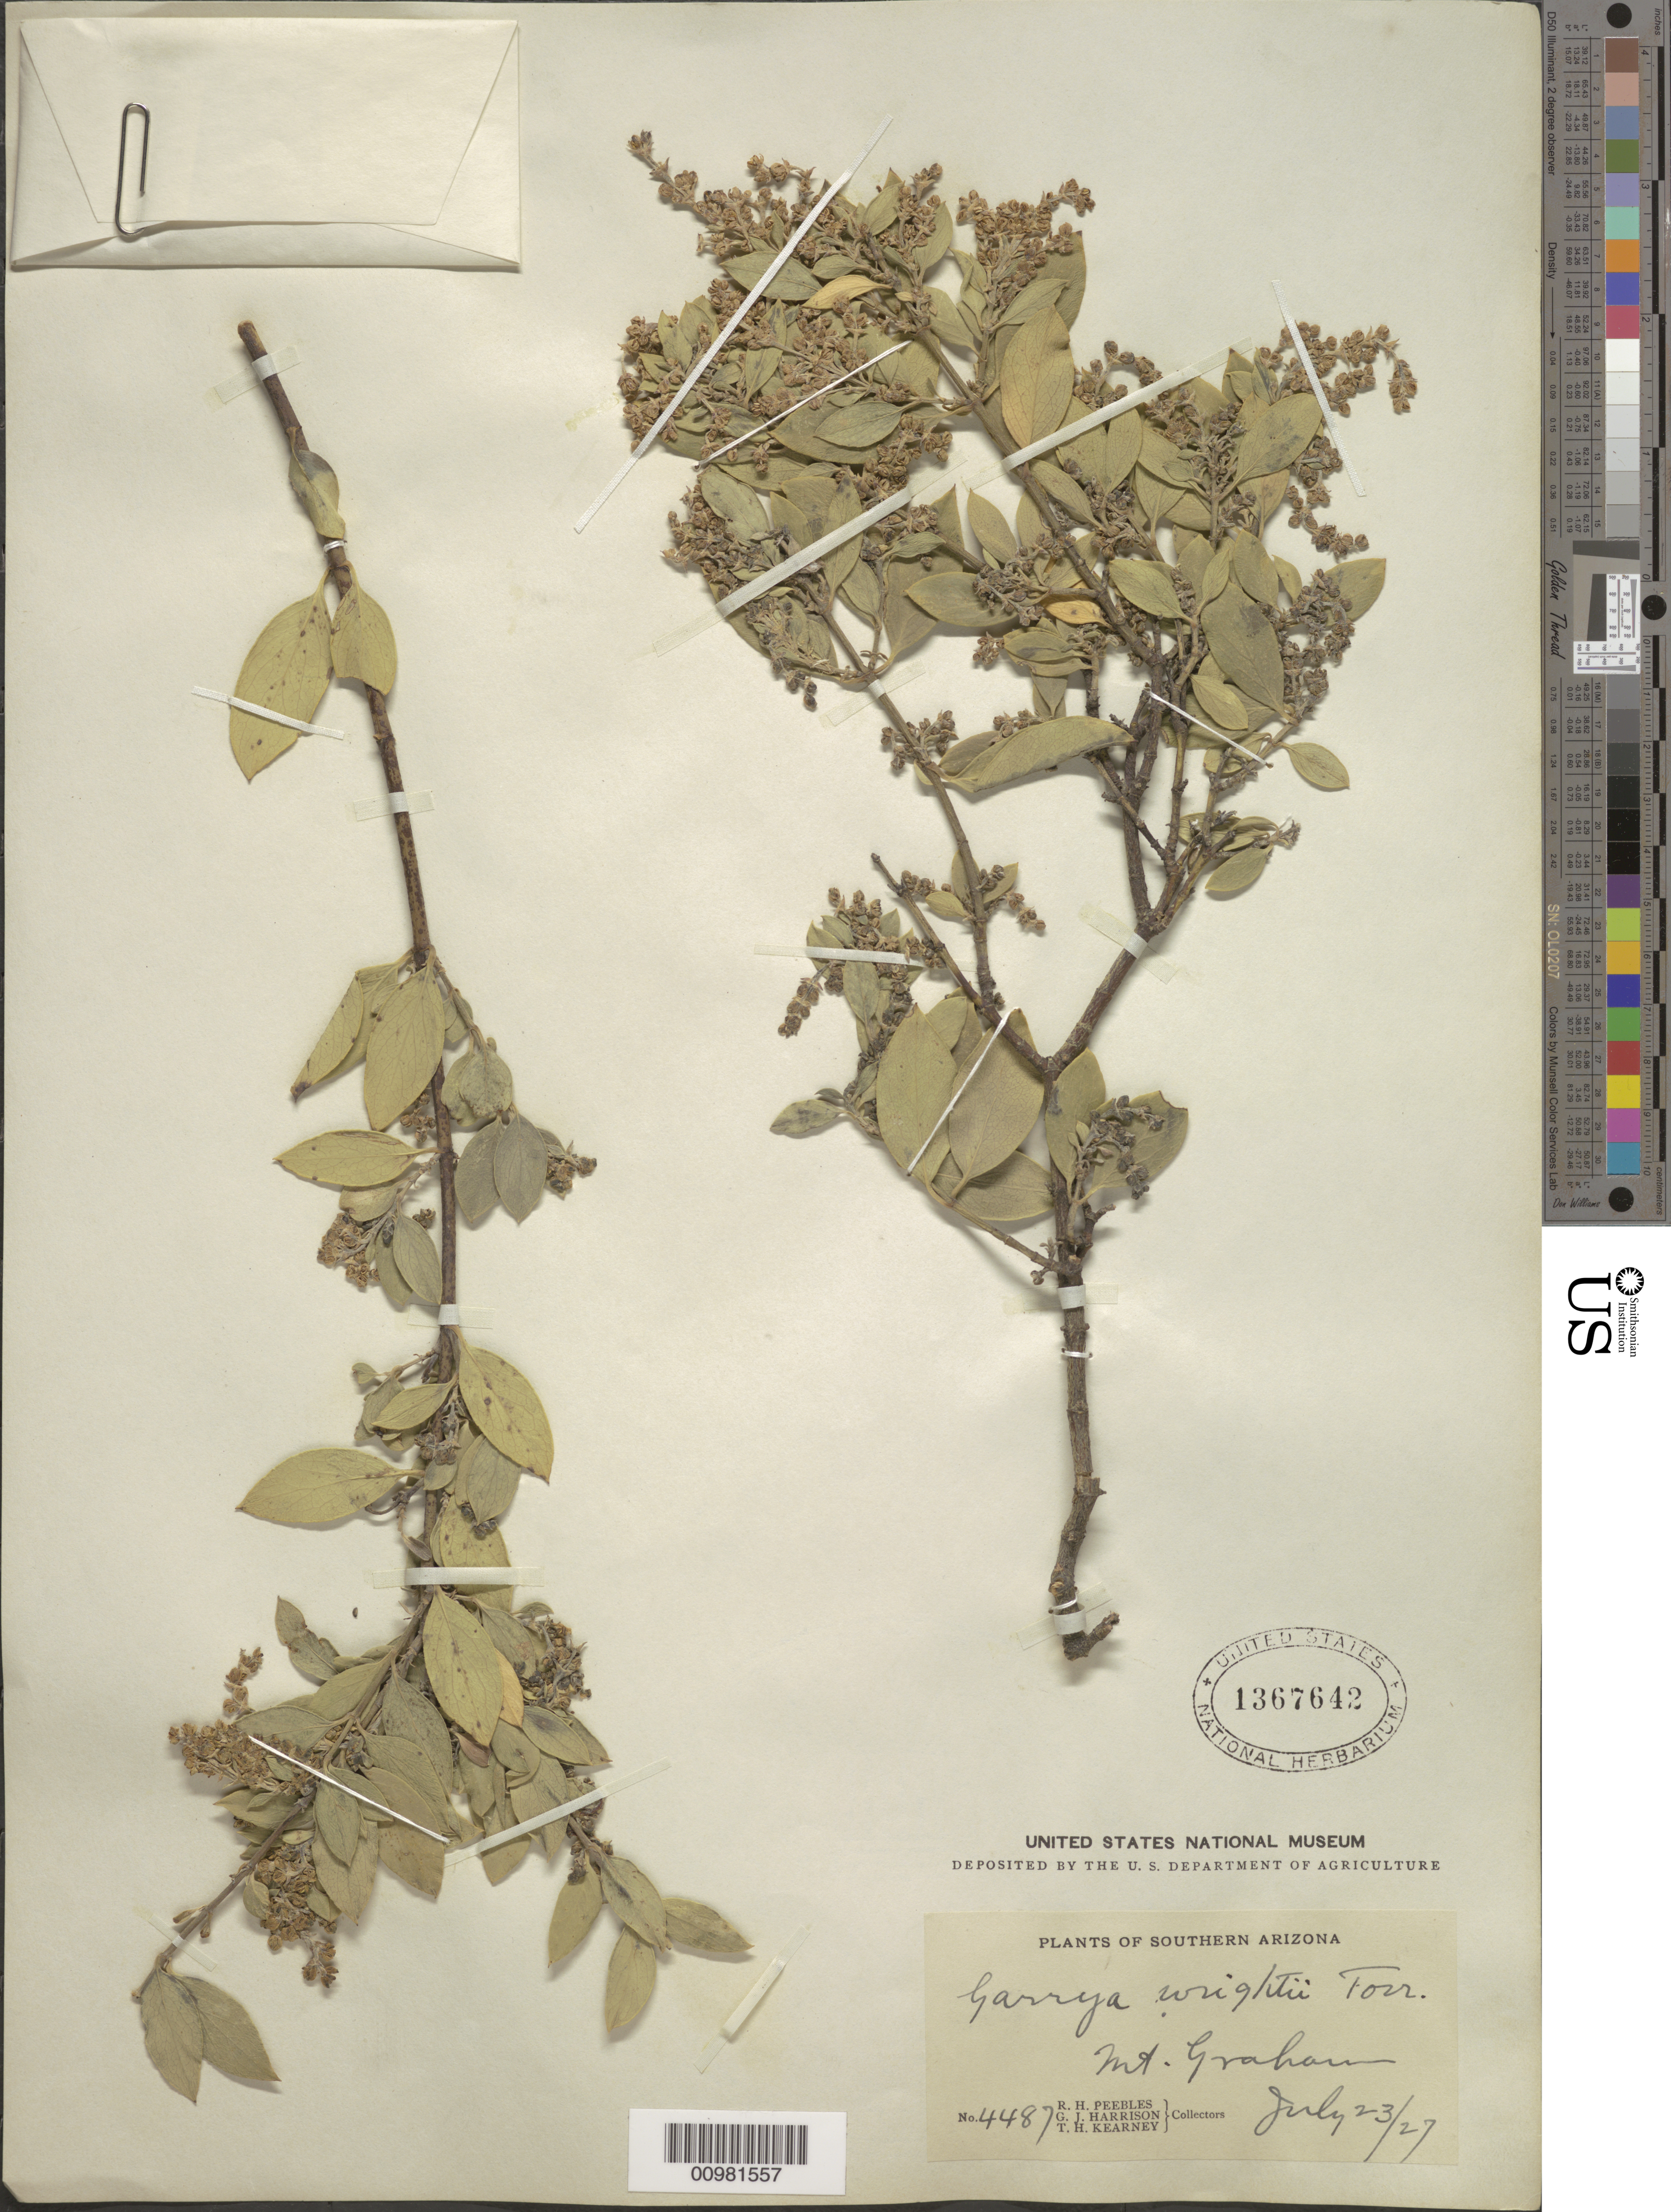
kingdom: Plantae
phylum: Tracheophyta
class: Magnoliopsida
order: Garryales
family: Garryaceae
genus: Garrya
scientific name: Garrya wrightii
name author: Torr.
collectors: R. H. Peebles & G. J. Harrison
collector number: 4487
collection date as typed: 23 Jul 1927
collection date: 1927-07-23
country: United States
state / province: Arizona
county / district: Graham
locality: Mount Graham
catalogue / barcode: US 1367642